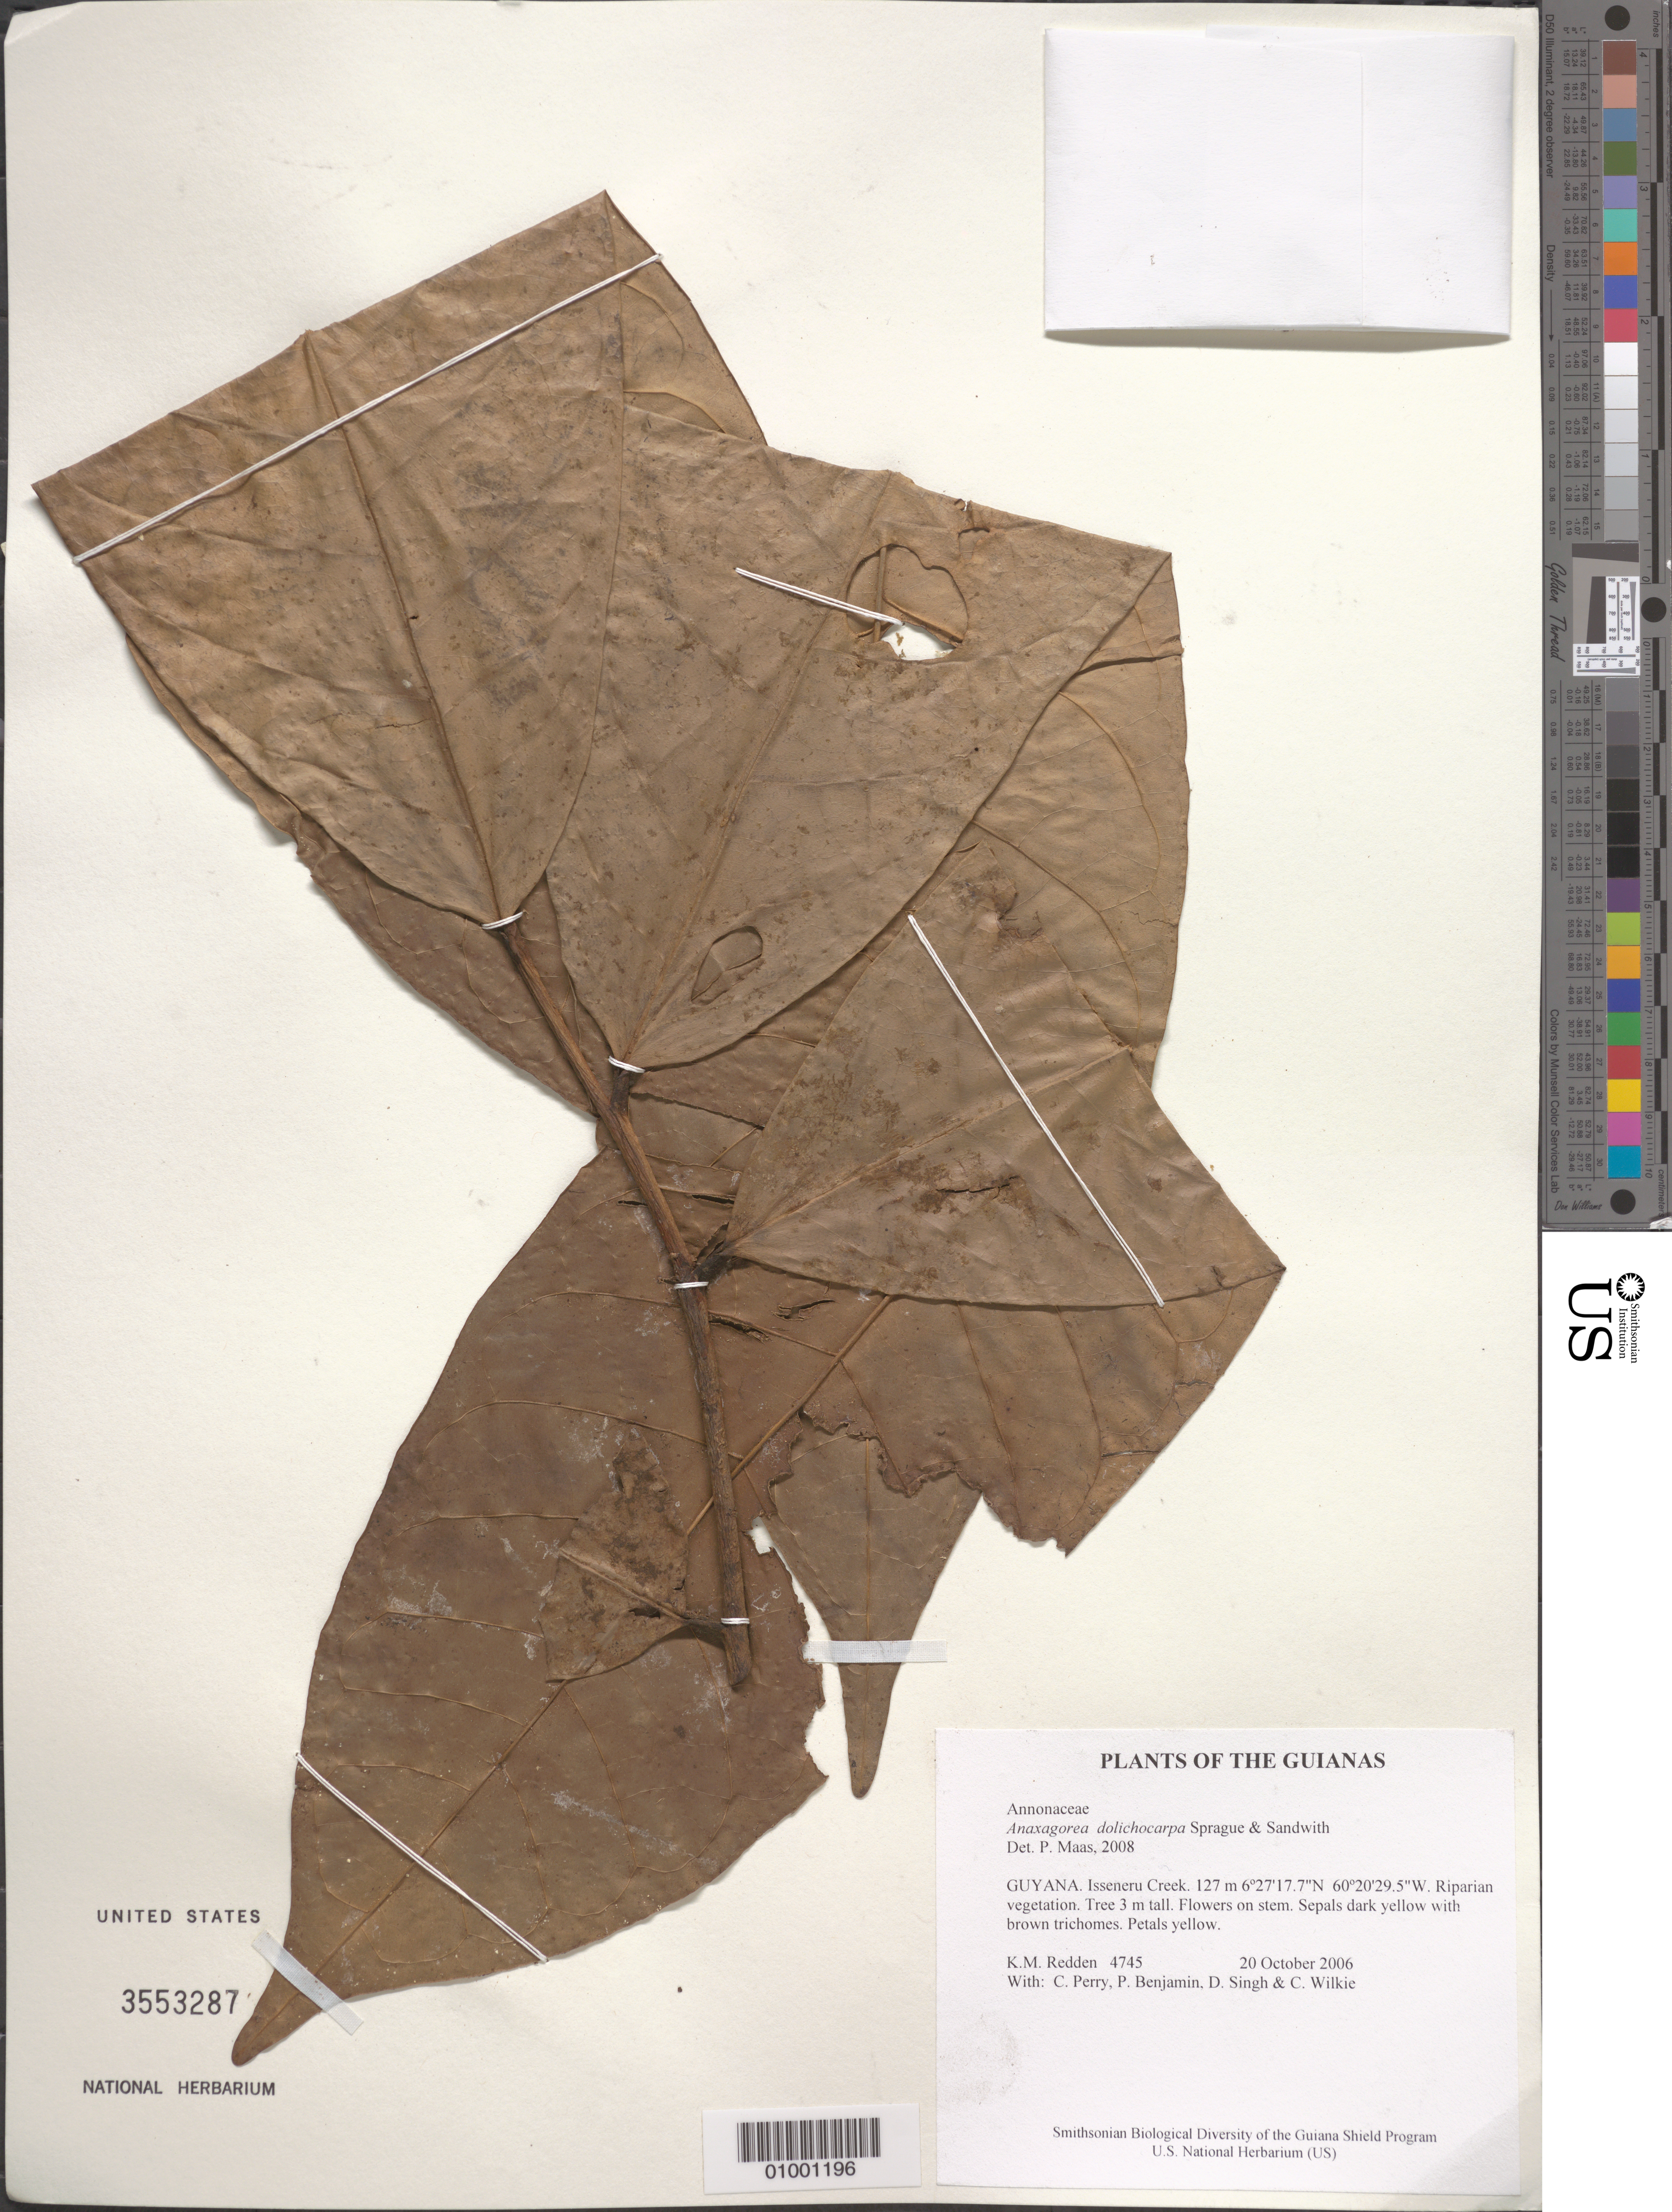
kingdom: Plantae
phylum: Tracheophyta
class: Magnoliopsida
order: Magnoliales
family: Annonaceae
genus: Anaxagorea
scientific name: Anaxagorea dolichocarpa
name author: Sprague & Sandwith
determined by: Maas, Paul J. M.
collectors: K. M. Redden, C. Perry, P. Benjamin, D. Singh & C. Wilkie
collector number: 4745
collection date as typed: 20 October 2006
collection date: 2006-10-20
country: Guyana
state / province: Cuyuni-Mazaruni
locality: Isseneru Creek.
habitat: Riparian vegetation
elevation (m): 127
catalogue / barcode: US 3553287